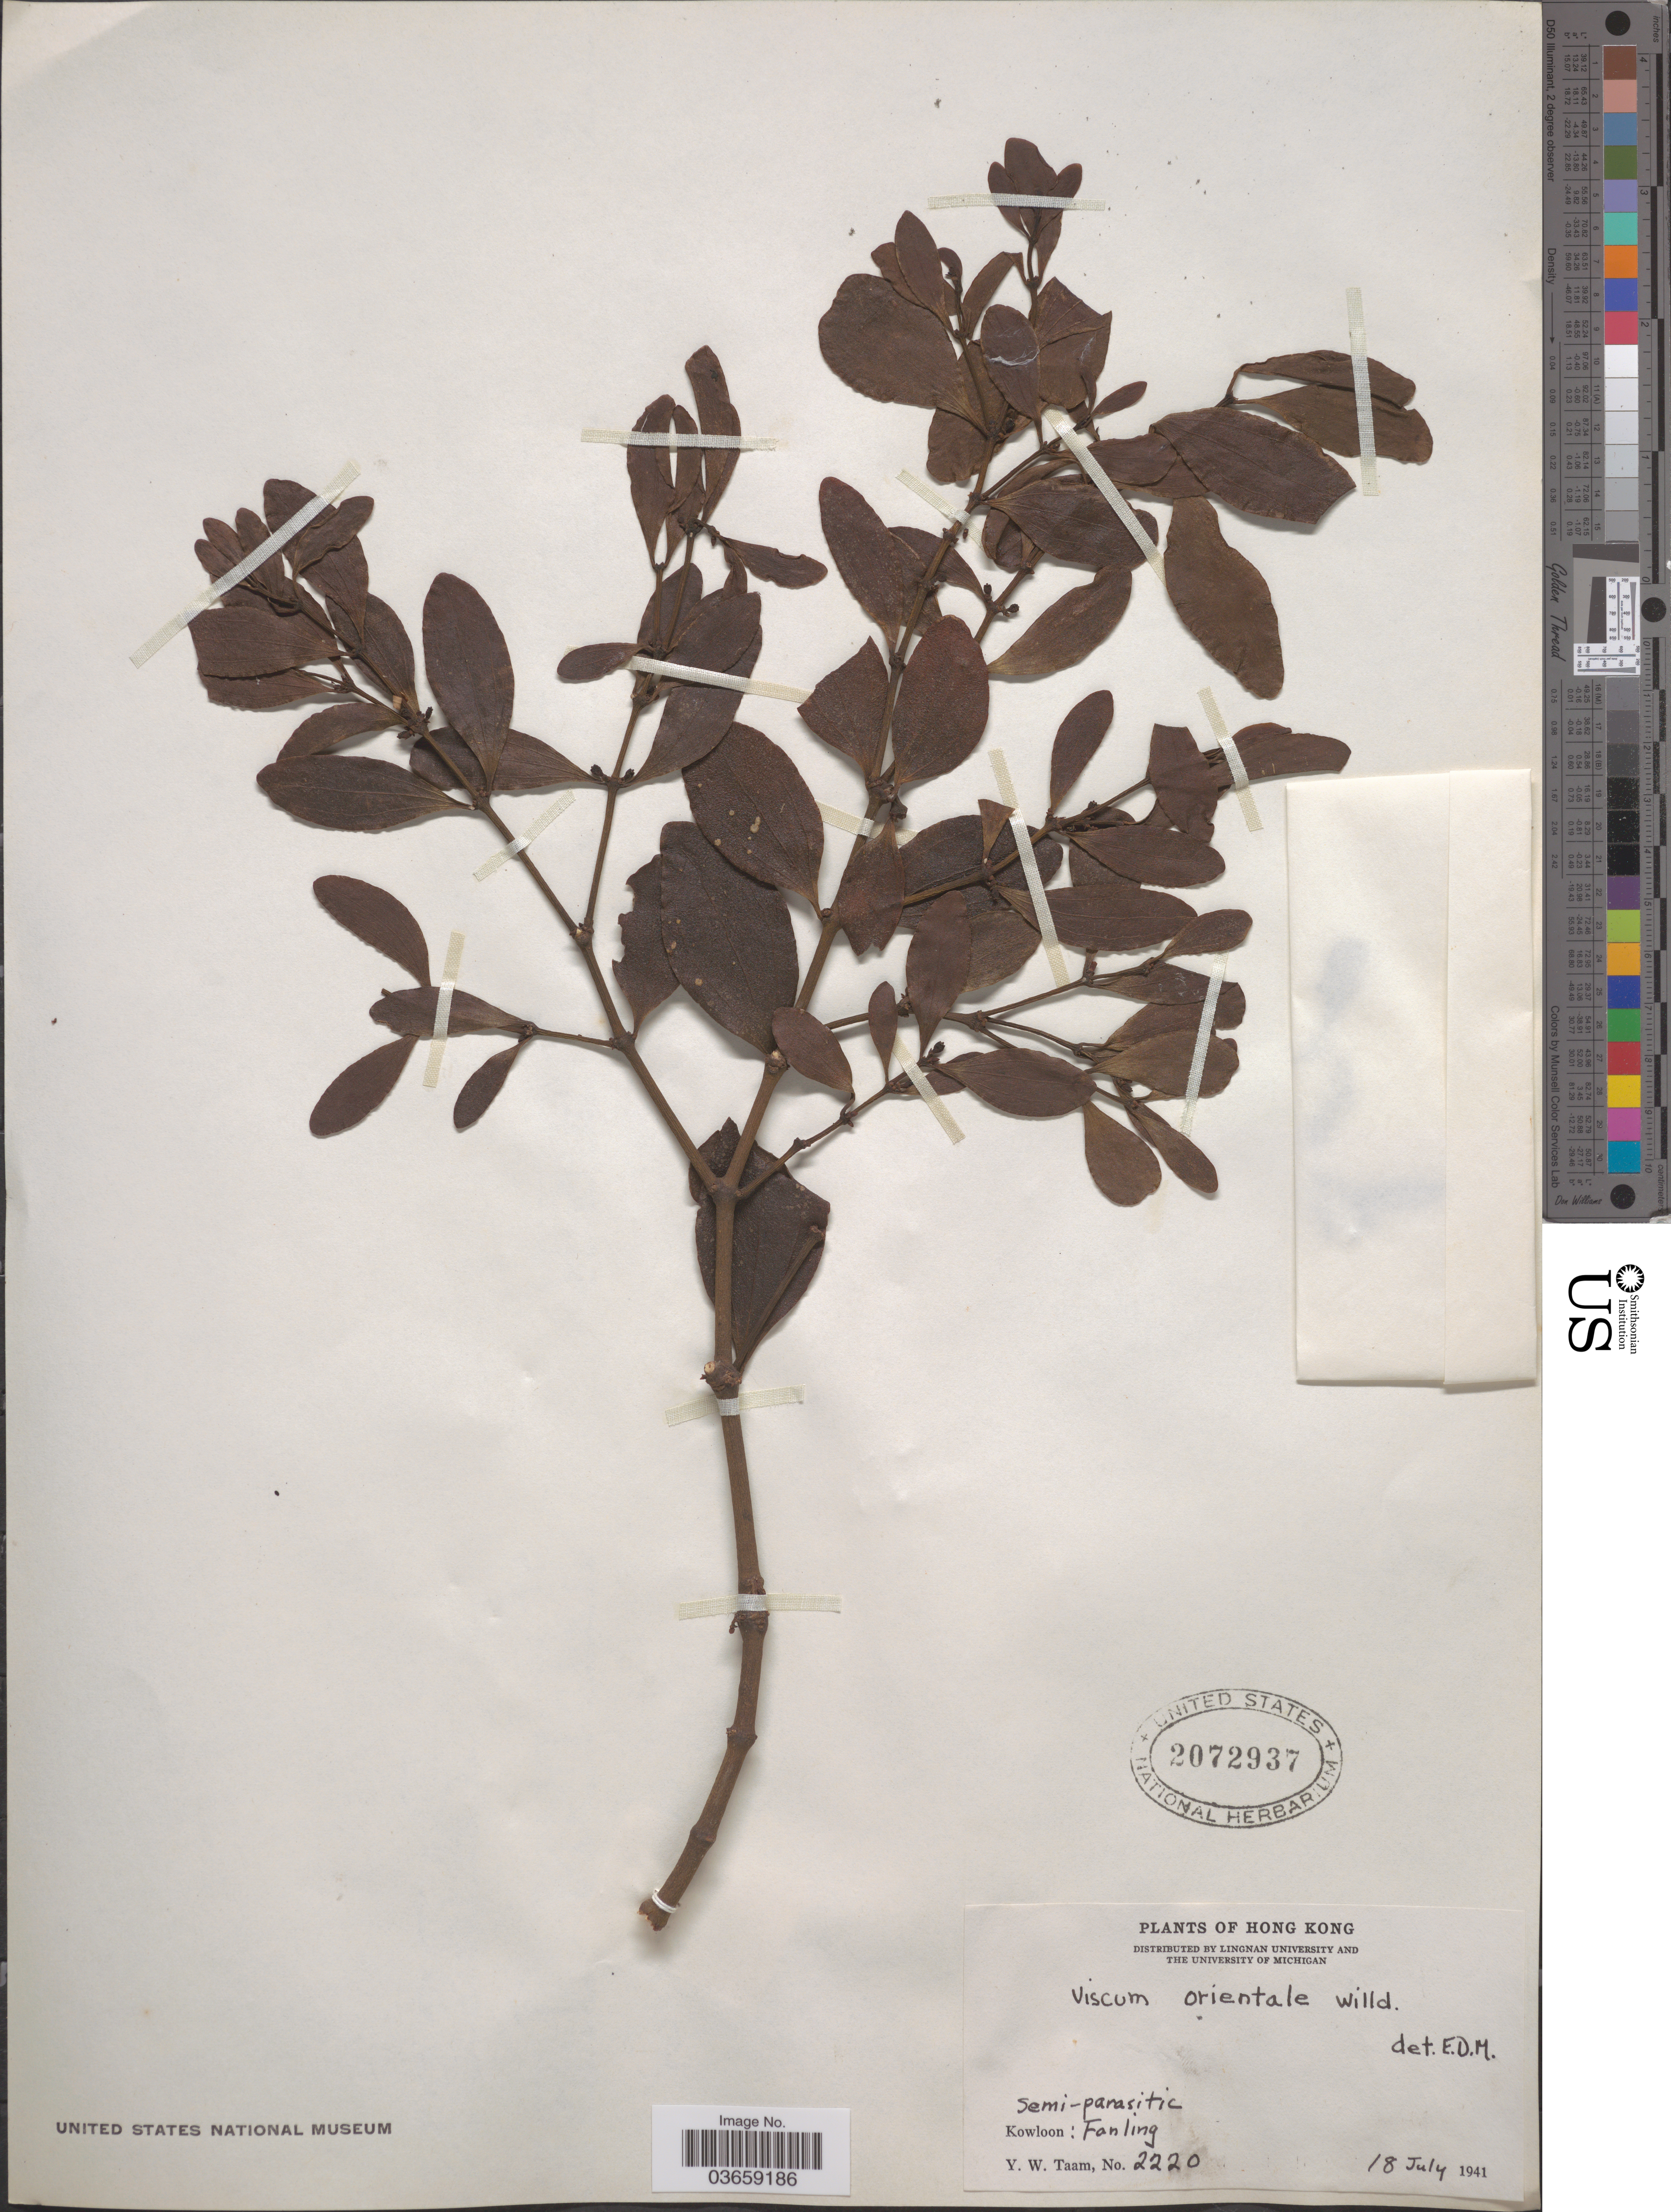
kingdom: Plantae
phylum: Tracheophyta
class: Magnoliopsida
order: Santalales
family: Viscaceae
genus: Viscum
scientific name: Viscum orientale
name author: DC.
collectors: Y. W. Taam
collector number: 2220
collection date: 1941-07-18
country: China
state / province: Hong Kong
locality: Kowloon: Fanling.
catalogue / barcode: US 2072937